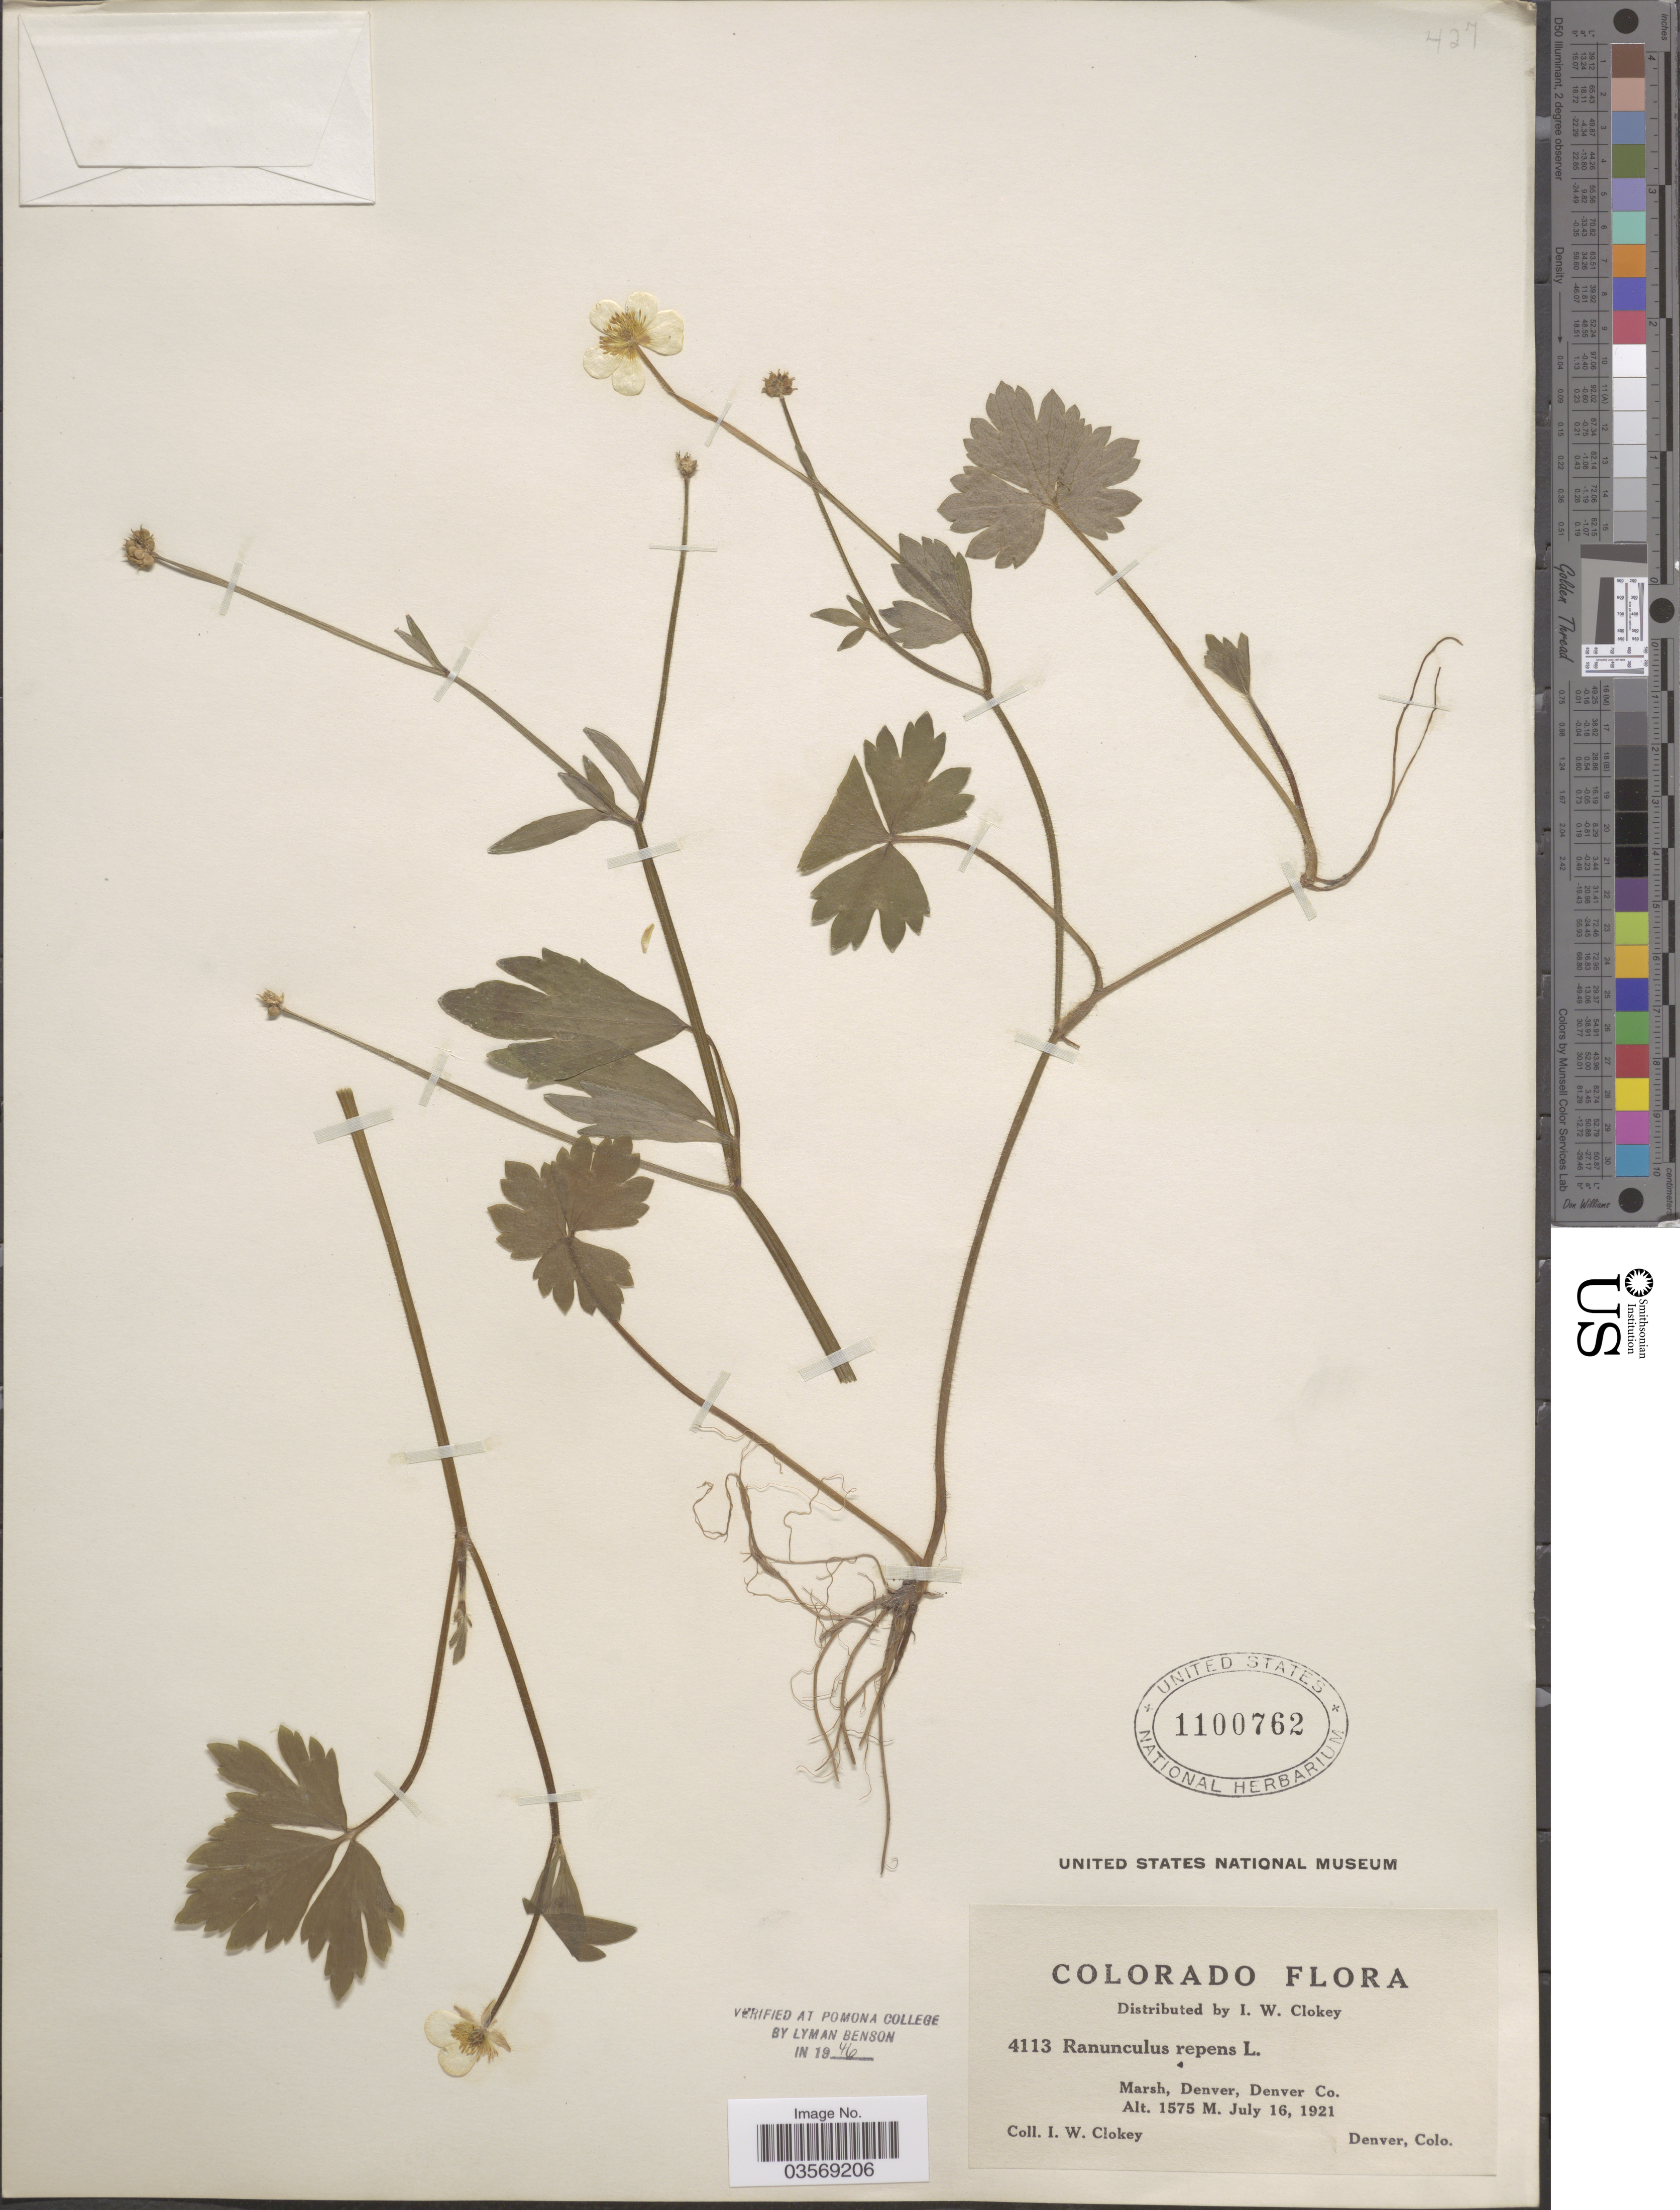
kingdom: Plantae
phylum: Tracheophyta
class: Magnoliopsida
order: Ranunculales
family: Ranunculaceae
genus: Ranunculus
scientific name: Ranunculus repens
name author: L.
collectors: I. W. Clokey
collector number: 4113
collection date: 1921-07-16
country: United States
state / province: Colorado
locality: Marsh, Denver, Denver Co.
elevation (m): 1575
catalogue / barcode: US 1100762